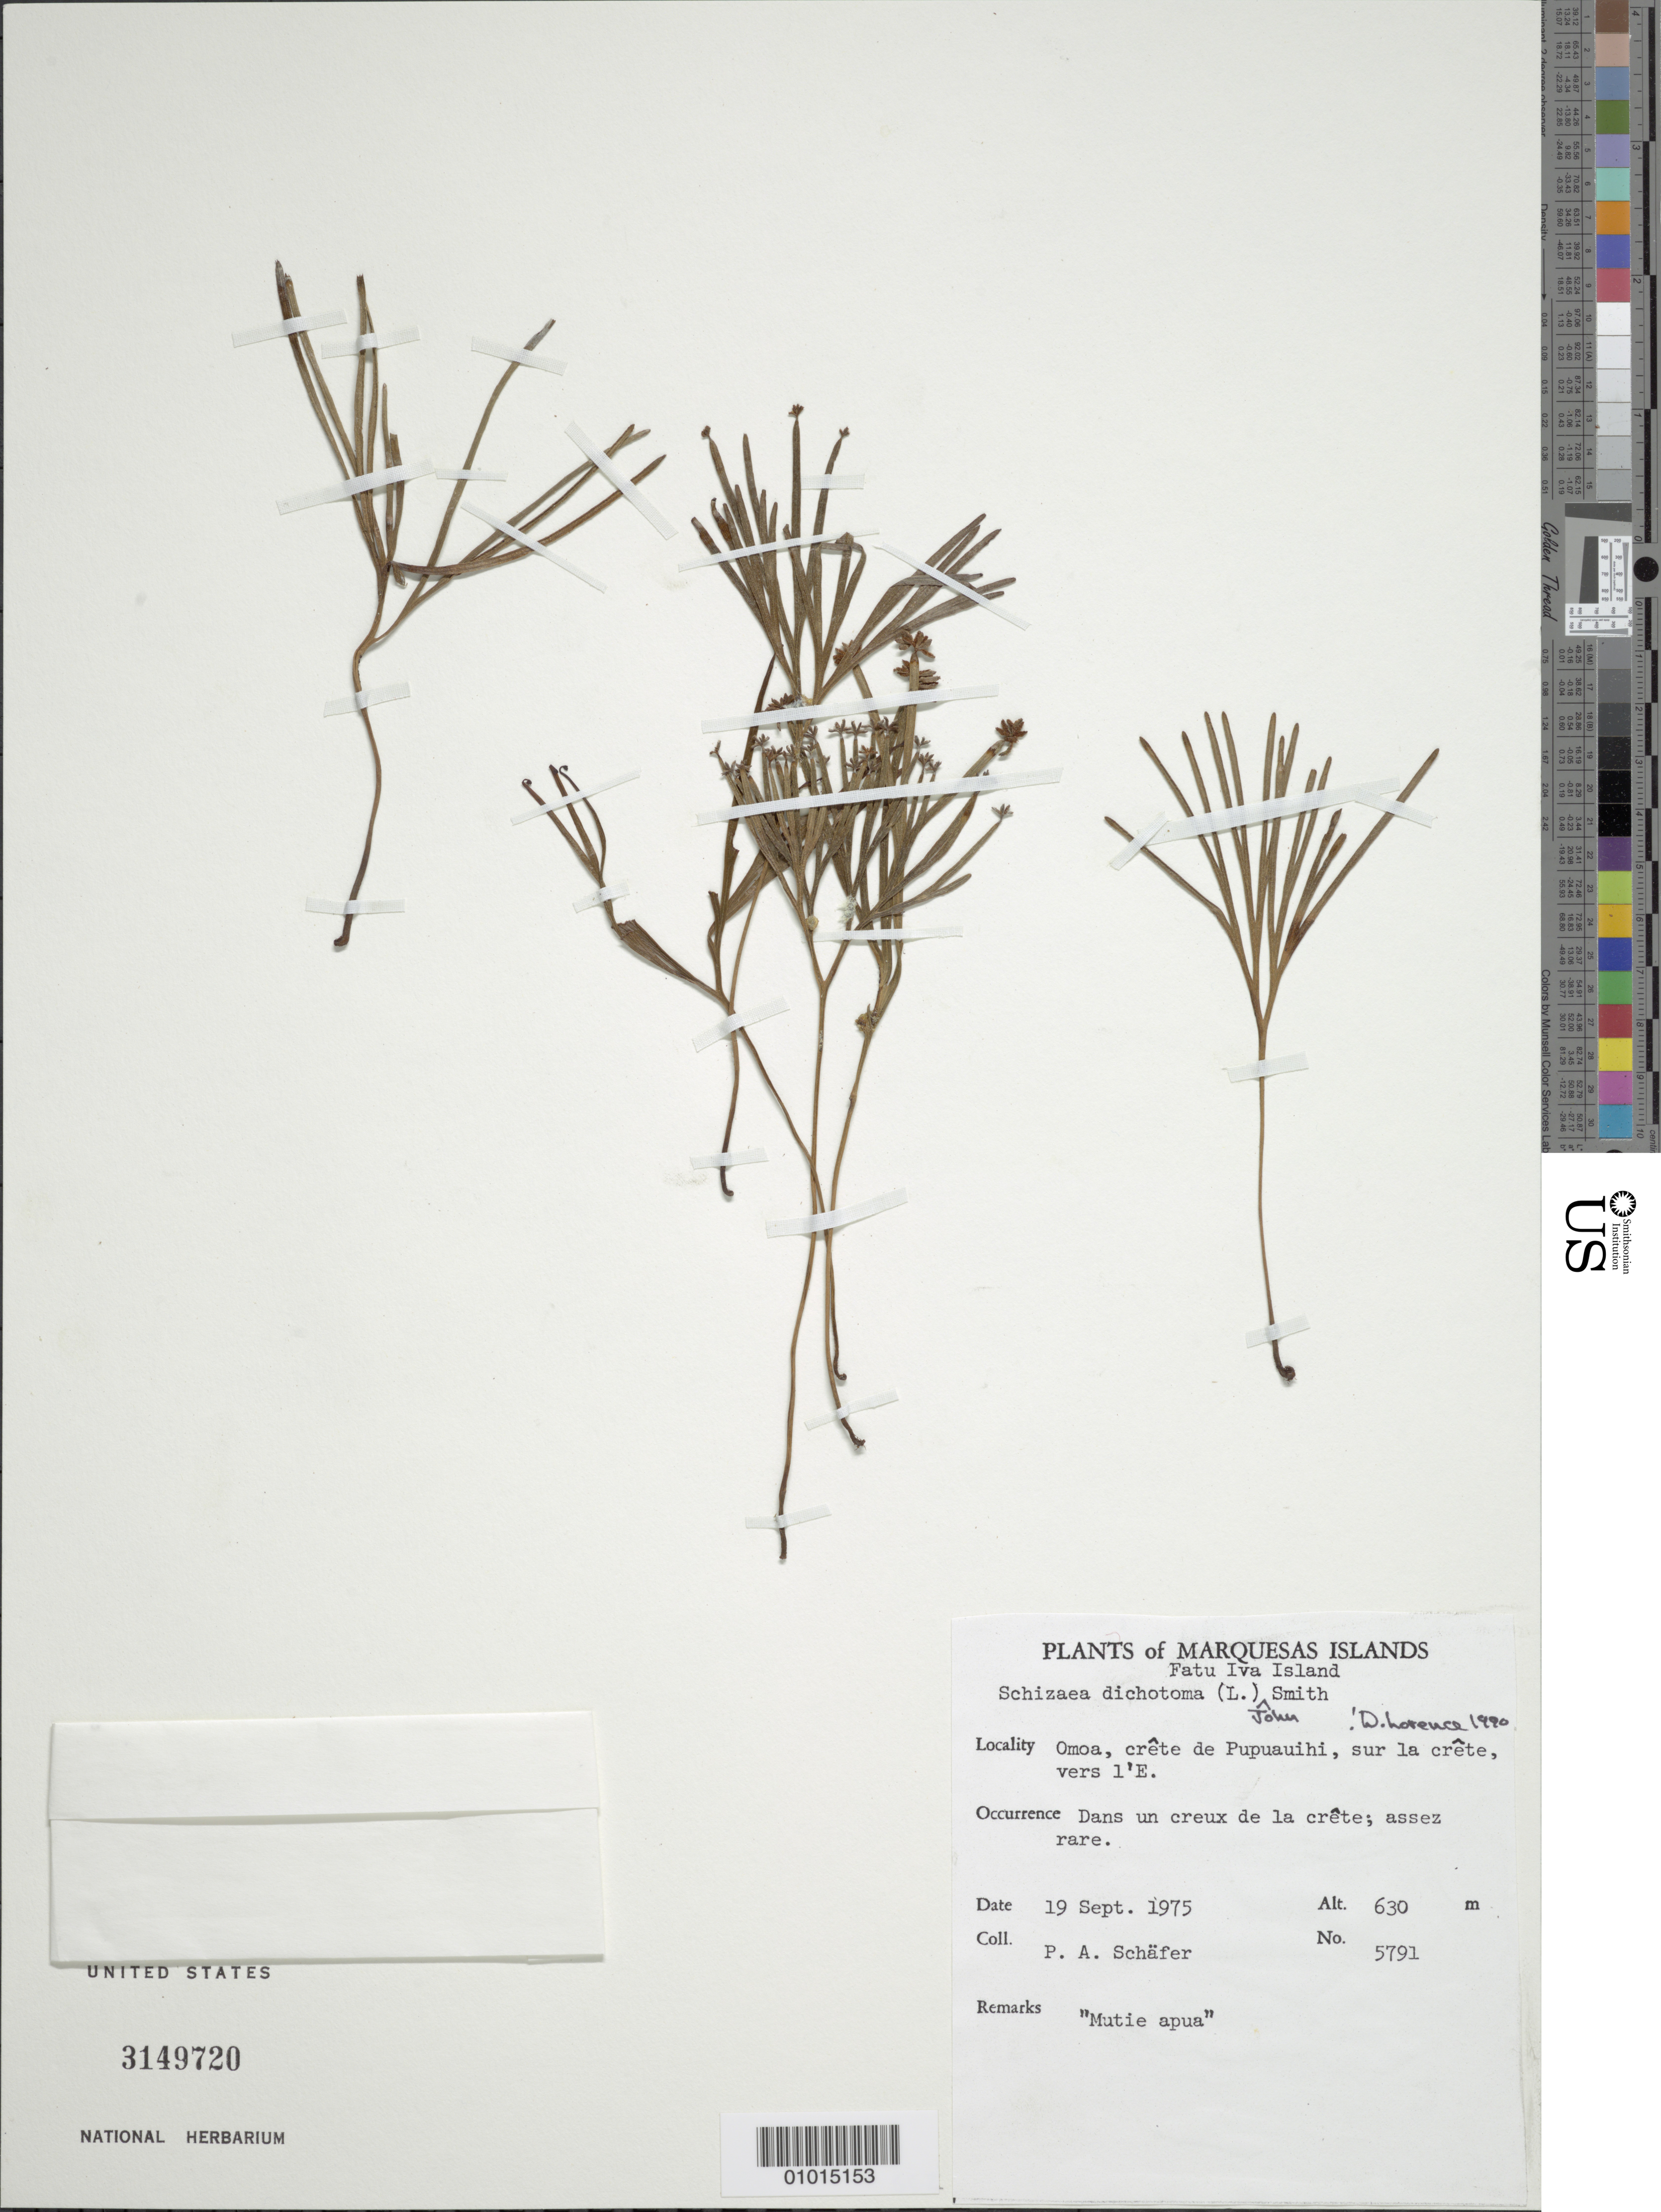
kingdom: Plantae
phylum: Tracheophyta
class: Polypodiopsida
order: Schizaeales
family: Schizaeaceae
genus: Schizaea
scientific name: Schizaea dichotoma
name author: (L.) J. Sm.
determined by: Lorence, David H., (PTBG), National Tropical Botanical Garden (UNITED STATES)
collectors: P. A. Schäfer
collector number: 5791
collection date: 1975-09-19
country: French Polynesia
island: Fatu Hiva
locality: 'Omo'a, crête de Pupuauihi, sur la crête, vers l'E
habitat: Dans un creux de la crête; assez rare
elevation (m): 630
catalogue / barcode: US 3149720